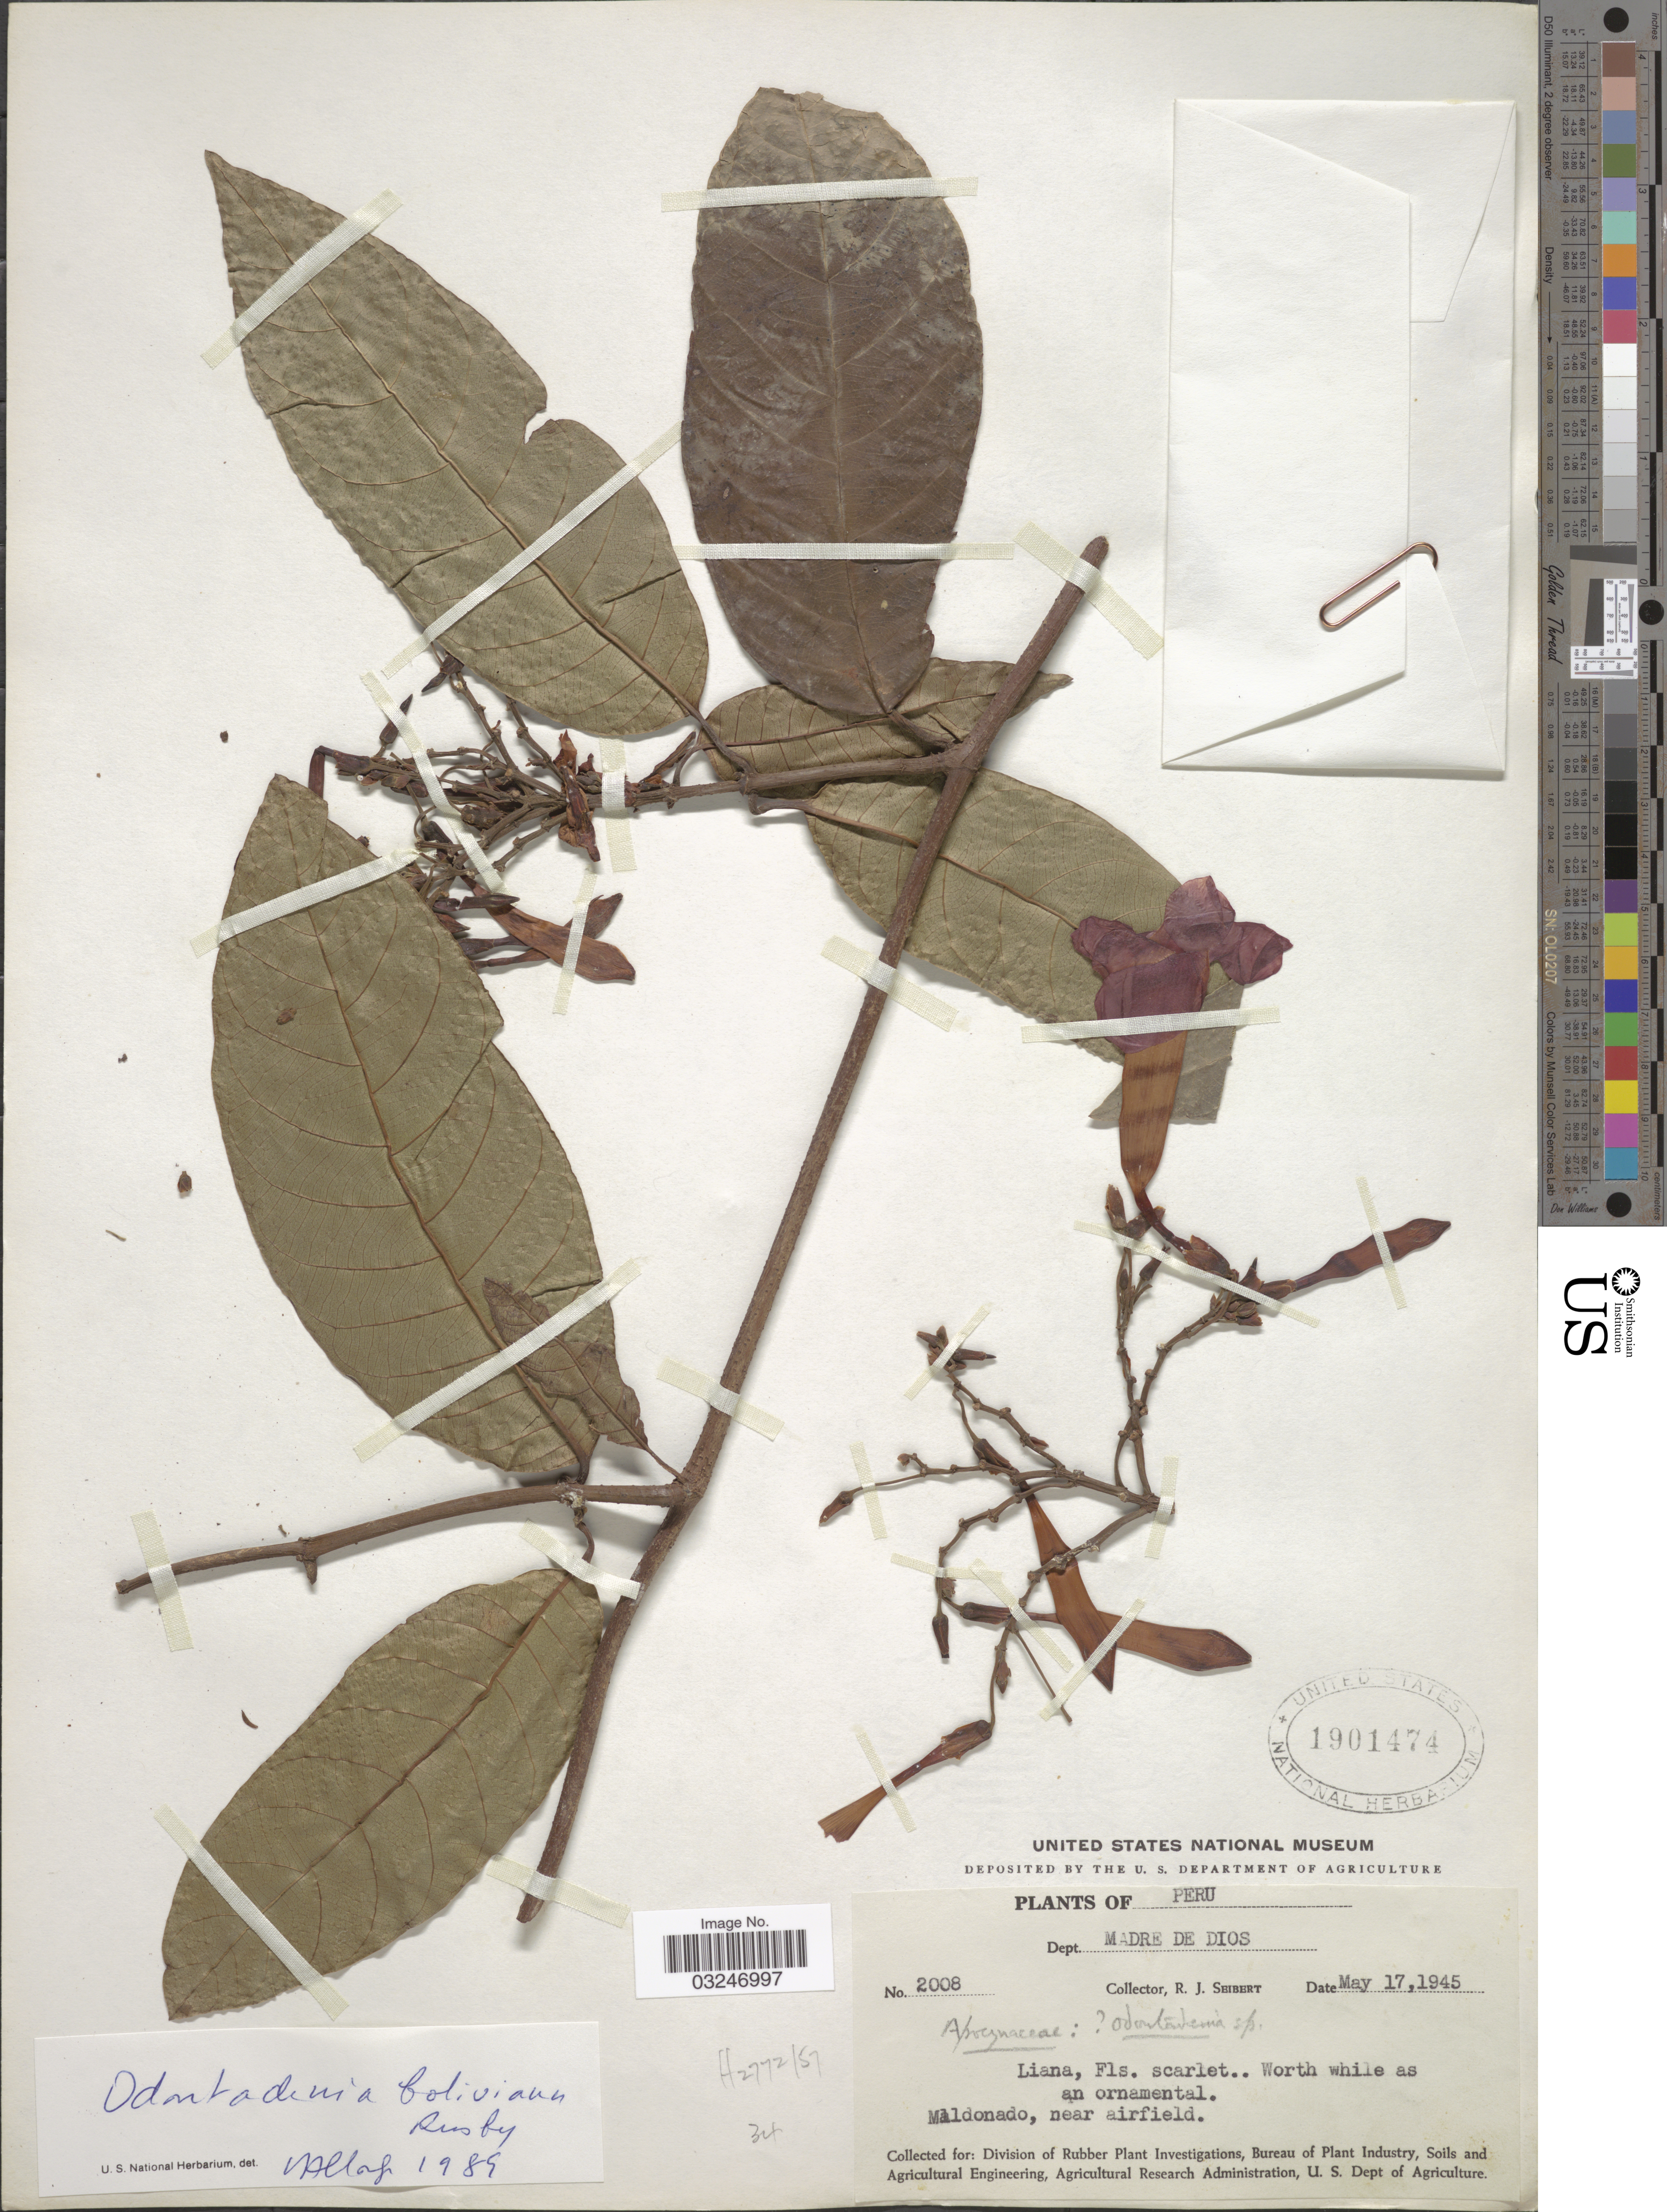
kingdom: Plantae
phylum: Tracheophyta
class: Magnoliopsida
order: Gentianales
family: Apocynaceae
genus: Odontadenia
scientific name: Odontadenia puncticulosa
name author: (Rich.) Pulle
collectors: R. J. Seibert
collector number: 2008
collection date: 1945-05-17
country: Peru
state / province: Madre de Dios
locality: Dept. Madre de Dios. Maldonado, near airfield.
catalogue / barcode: US 1901474